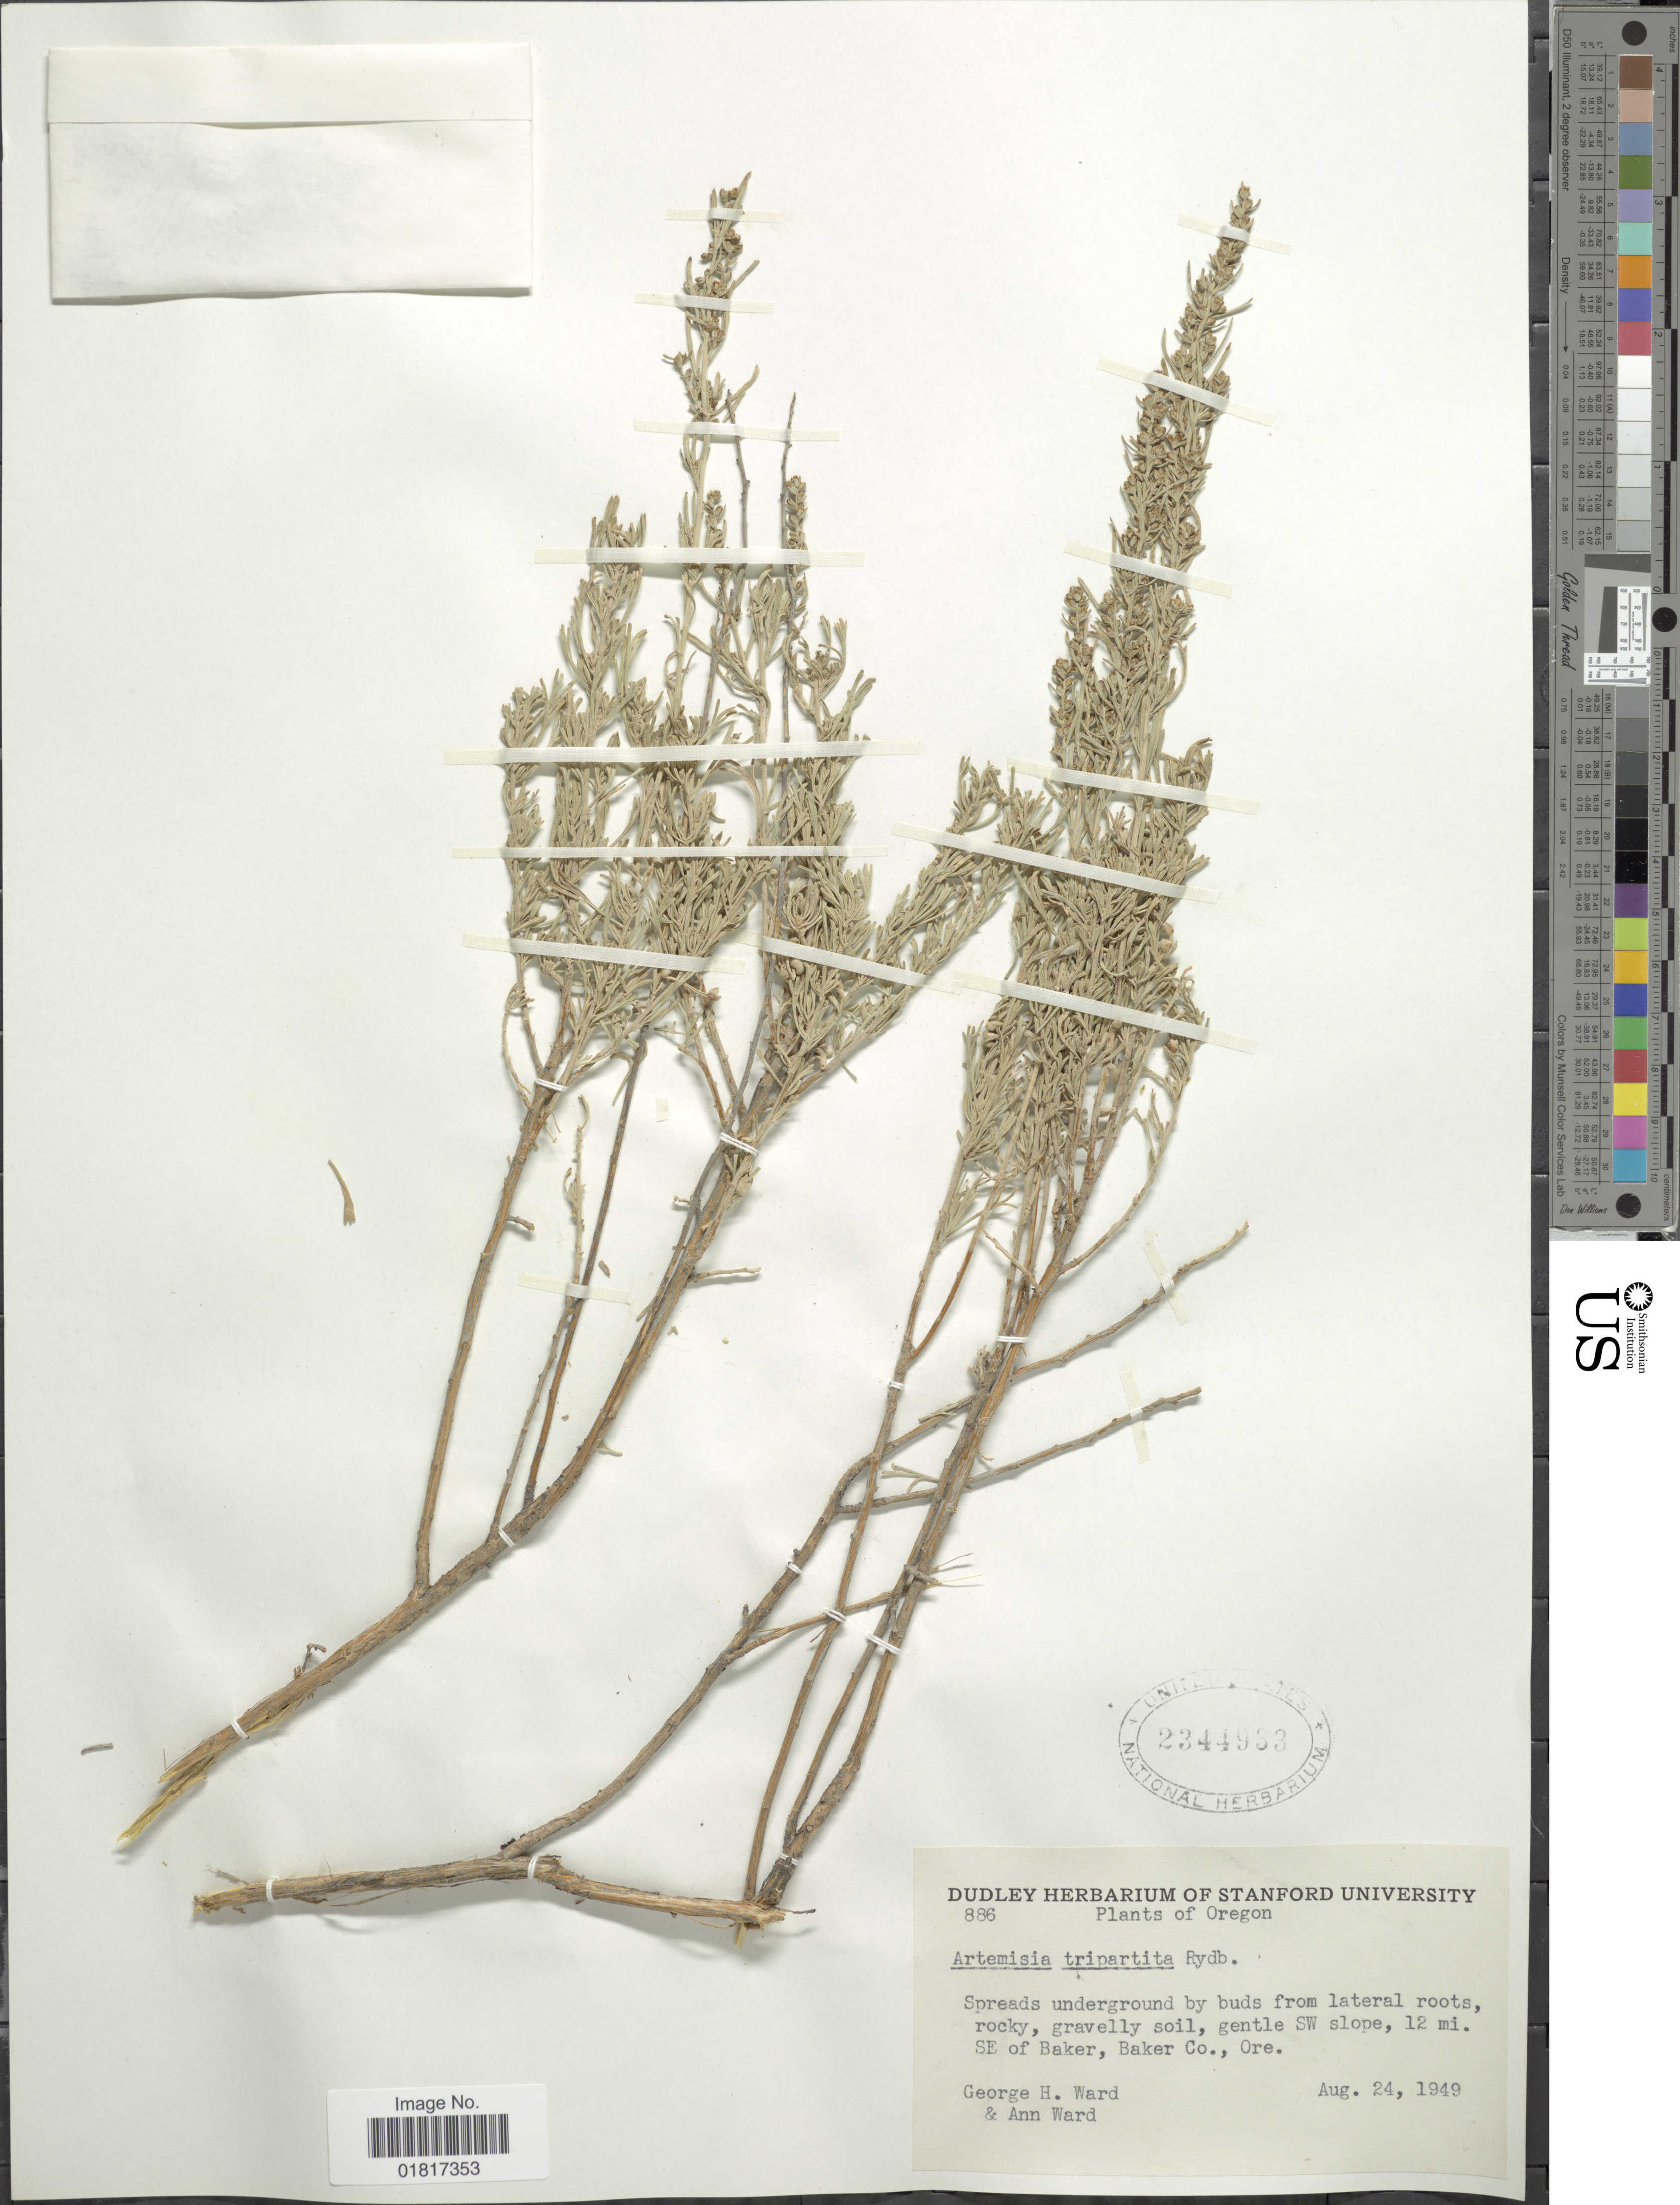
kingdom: Plantae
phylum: Tracheophyta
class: Magnoliopsida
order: Asterales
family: Asteraceae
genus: Artemisia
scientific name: Artemisia tripartita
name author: Rydb.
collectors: G. H. Ward & A. Ward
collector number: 886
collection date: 1949-08-24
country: United States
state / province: Oregon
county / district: Baker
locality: Spread undergound by buds from lateral roots, rocky, gravelly soil, gentle SW slope, 12 mi. SE of Baker, Baker Co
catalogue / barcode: US 2344933